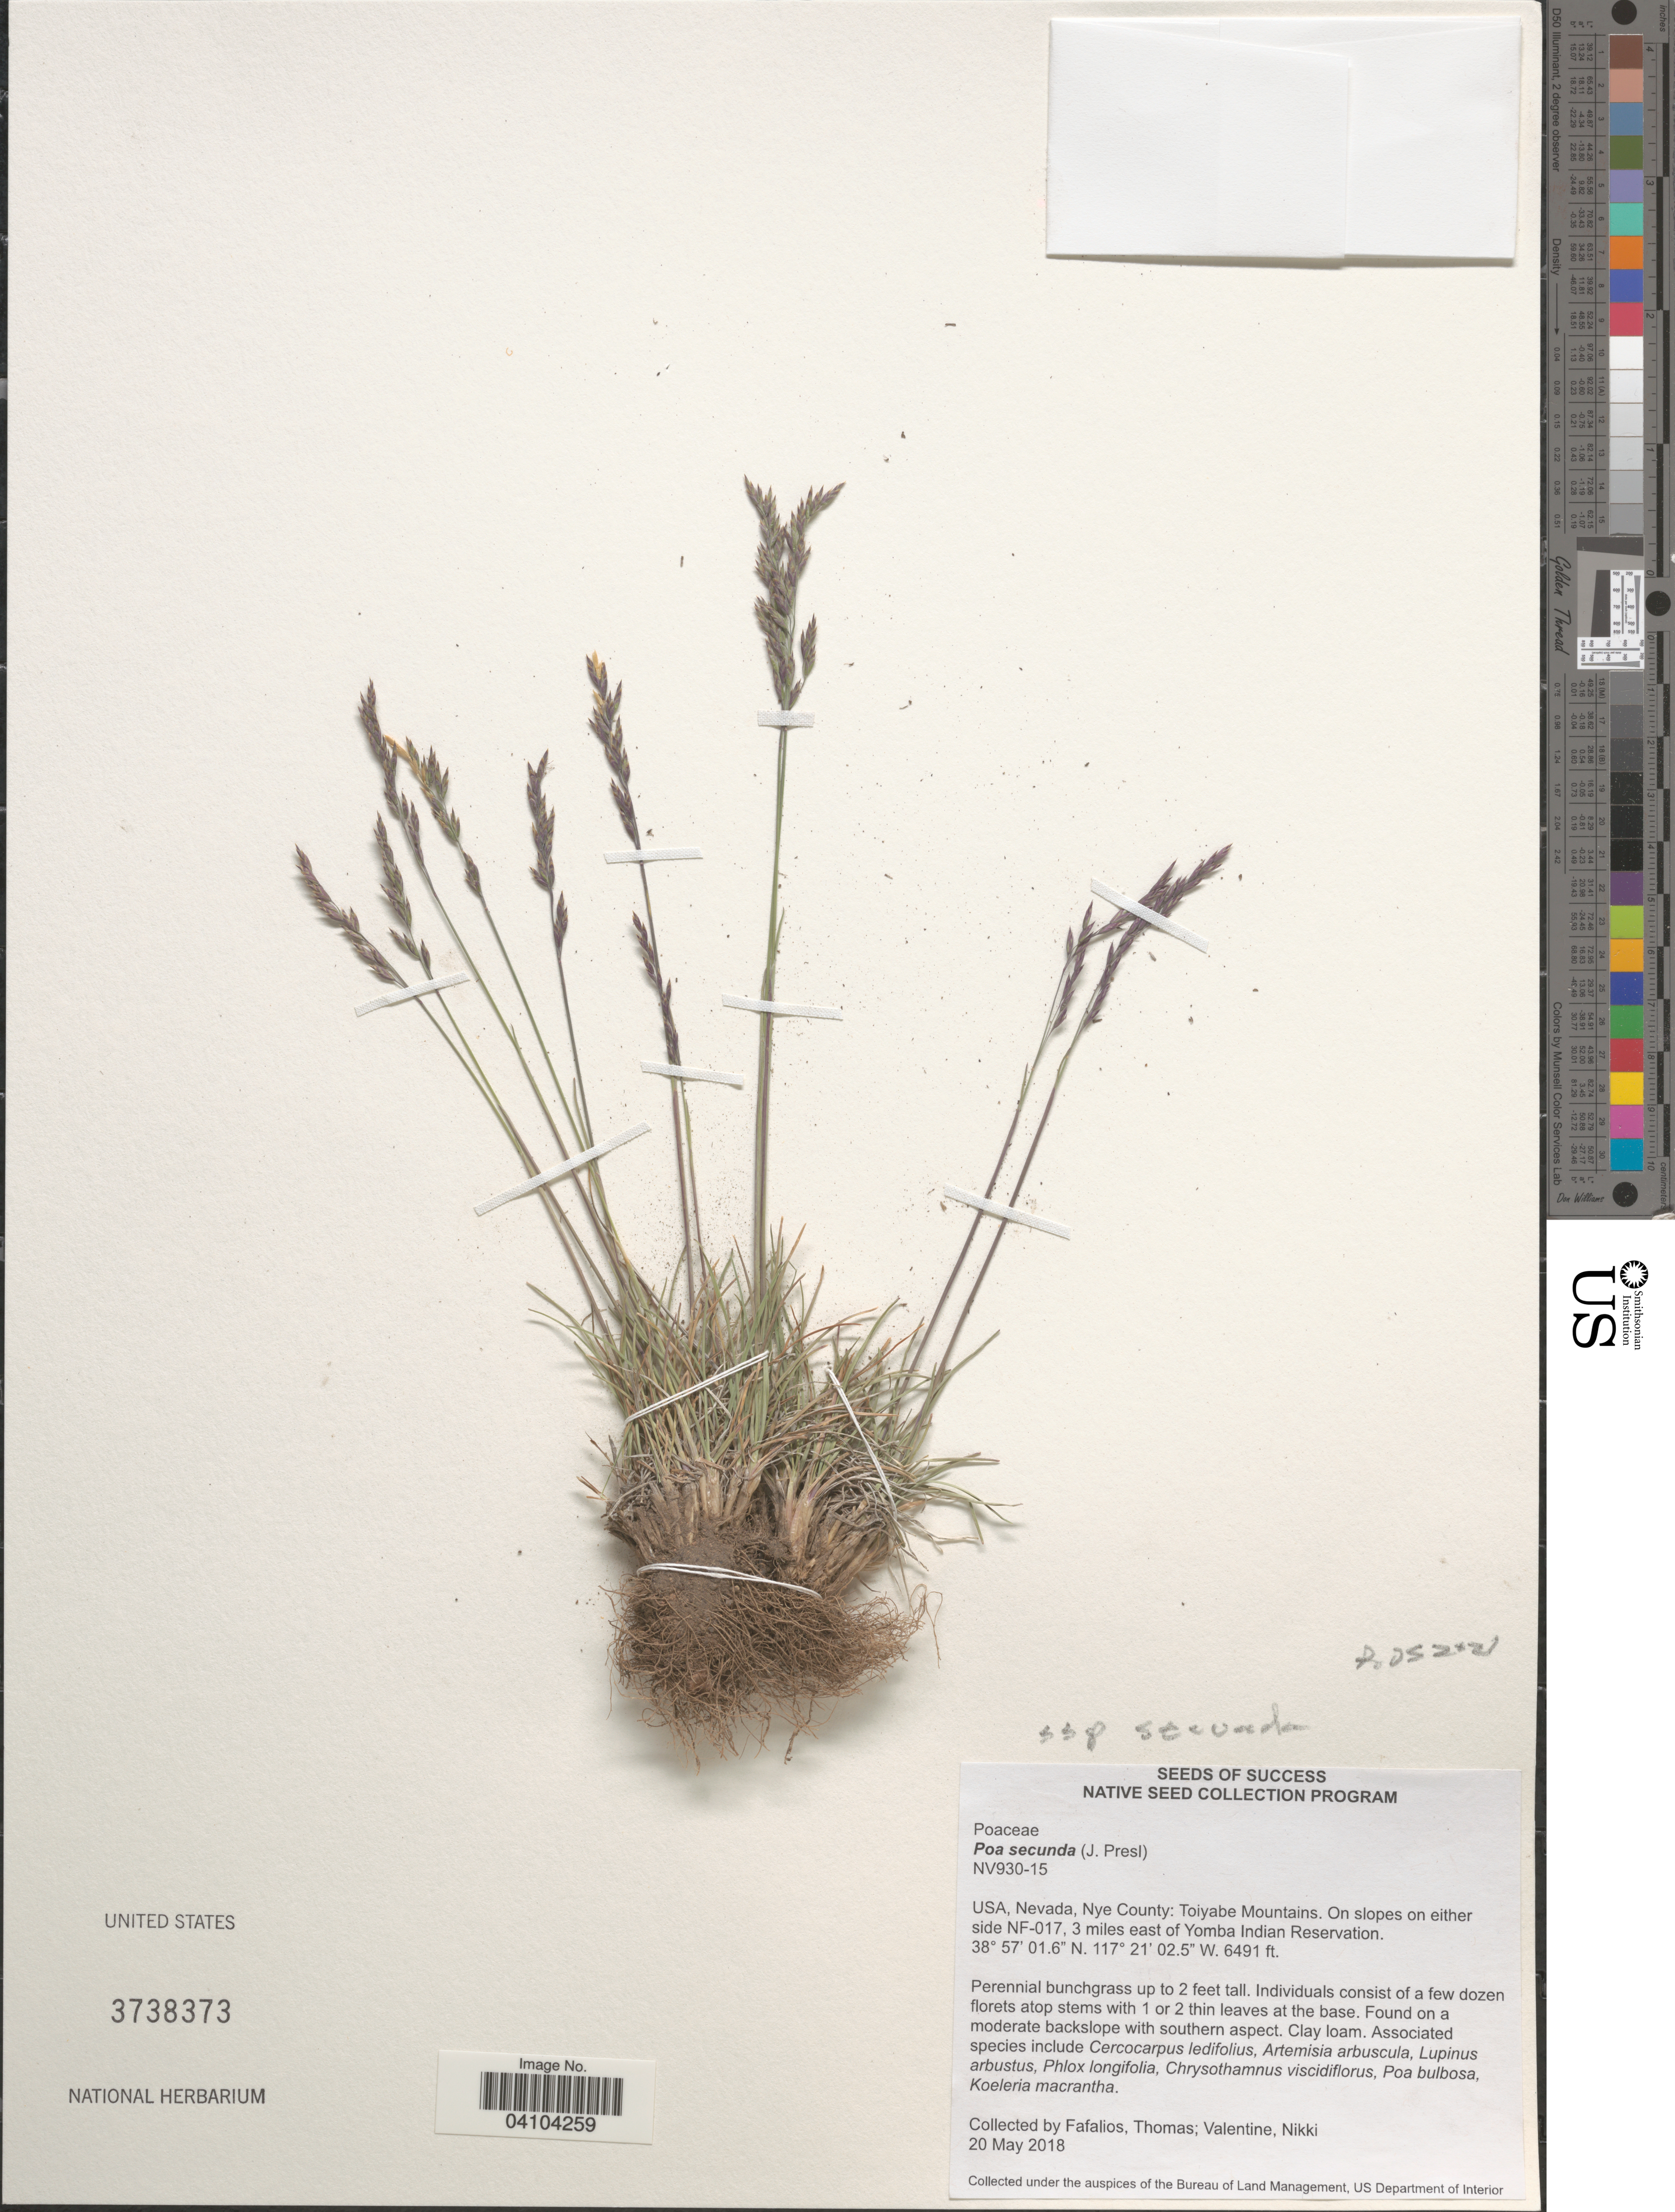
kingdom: Plantae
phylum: Tracheophyta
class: Liliopsida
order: Poales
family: Poaceae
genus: Poa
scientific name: Poa secunda subsp. secunda var. secunda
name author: J. Presl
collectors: F. Thomas & N. Valentine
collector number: NV930-15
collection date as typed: Transcribed d/m/y: 20/5/2018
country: United States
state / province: Nevada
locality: Nye County: Toiyabe Mountains. On slopes on either side NF-017, 3 miles east of Yomba Indian Reservation.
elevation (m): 1978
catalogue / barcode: US 3738373